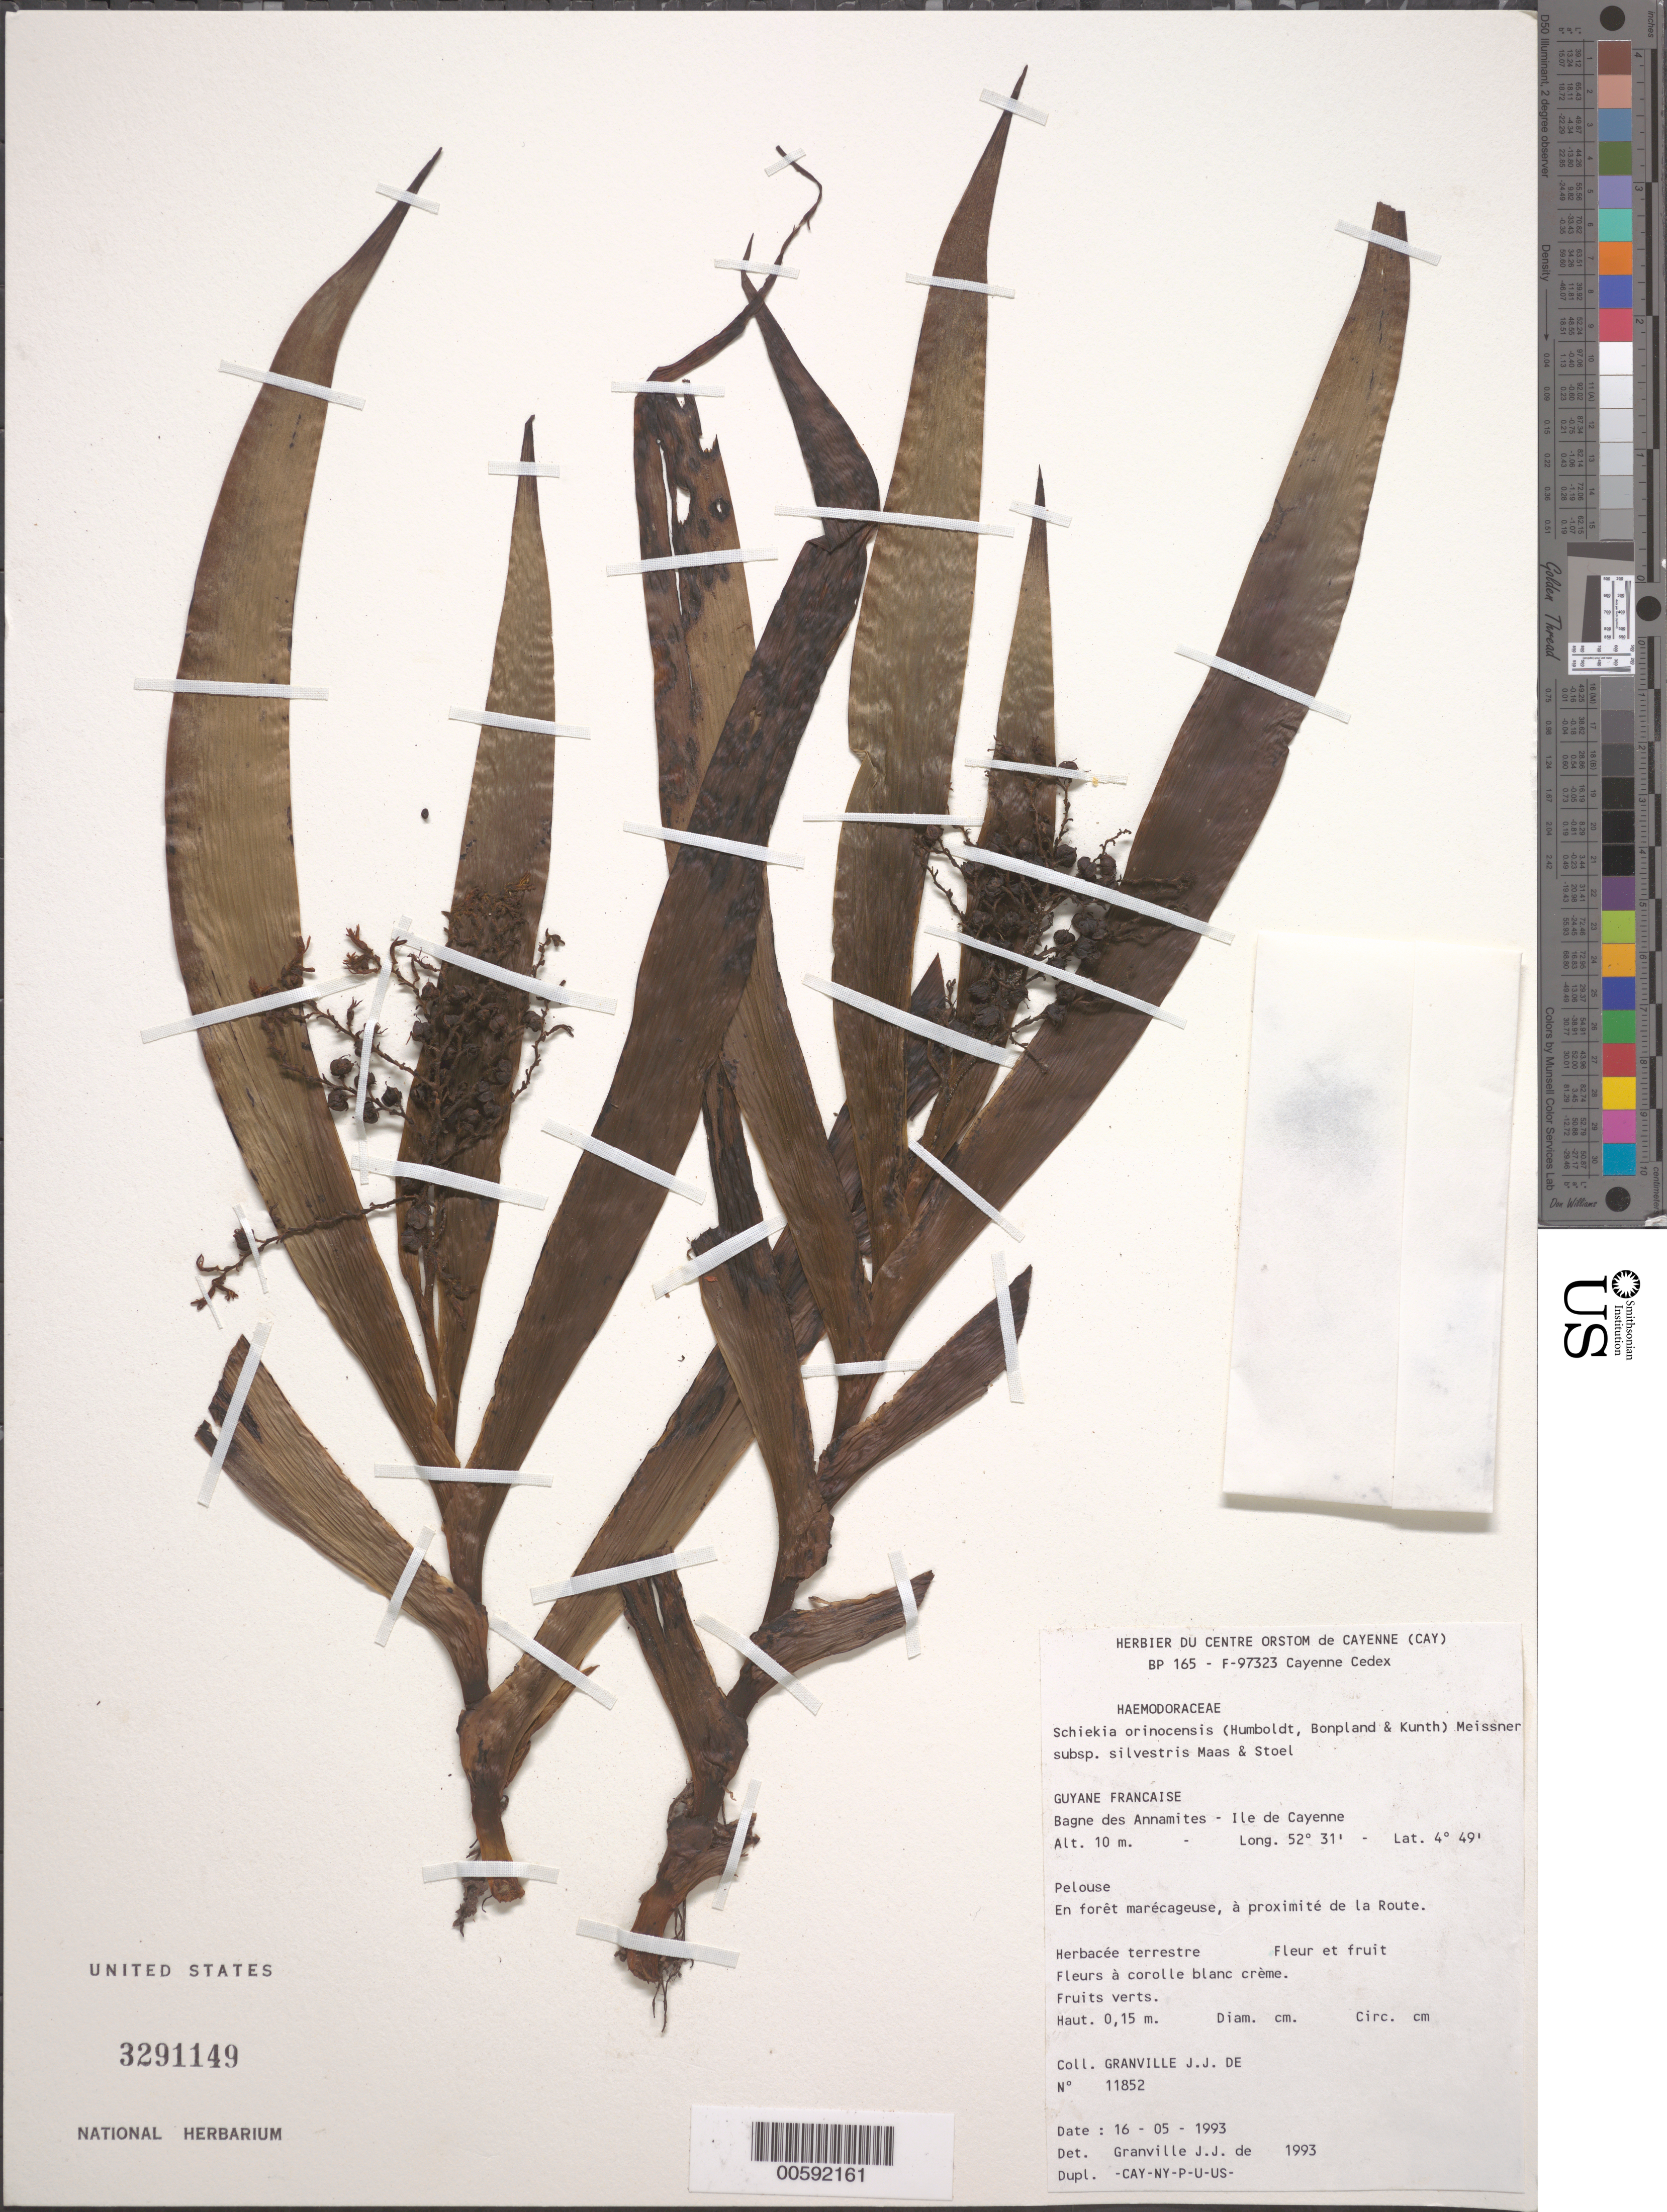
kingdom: Plantae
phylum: Tracheophyta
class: Liliopsida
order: Commelinales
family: Haemodoraceae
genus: Schiekia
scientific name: Schiekia orinocensis subsp. silvestris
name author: Maas & Stoel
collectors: J.-J. de Granville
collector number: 11852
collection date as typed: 16 May 1993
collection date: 1993-05-16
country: French Guiana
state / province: Cayenne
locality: Bagne des Annamites, ile de Cayenne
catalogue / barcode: US 3291149